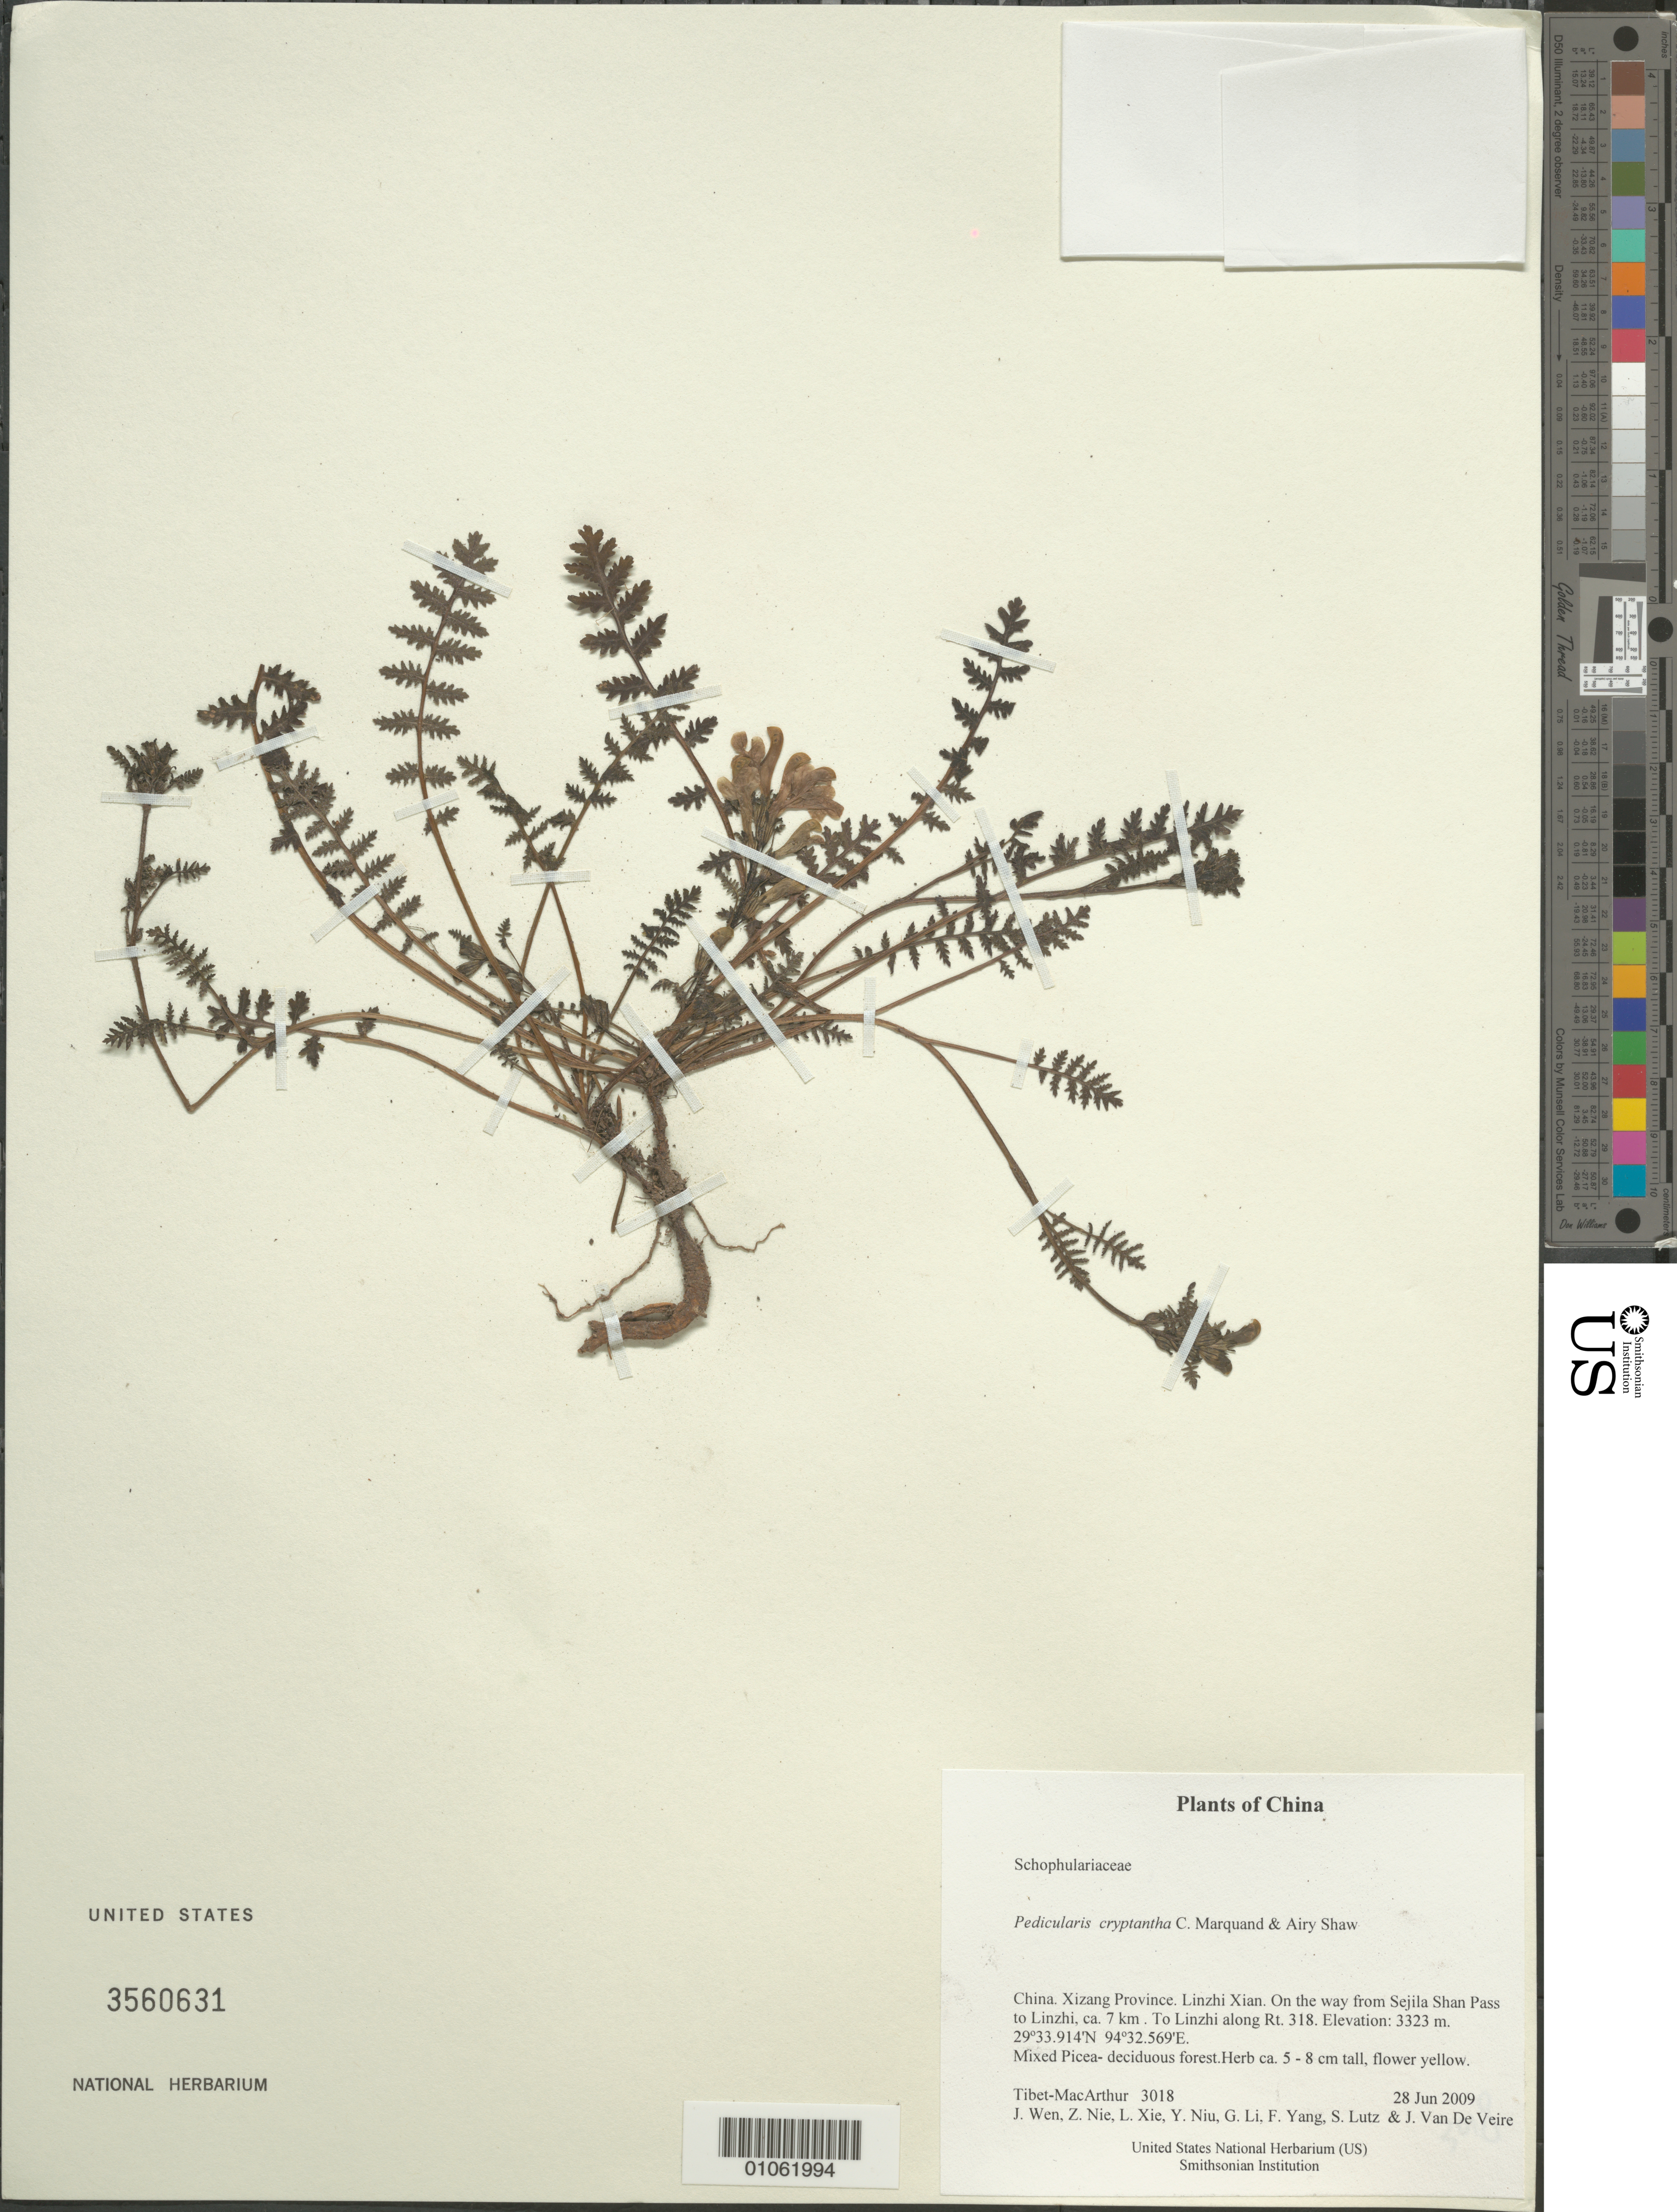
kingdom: Plantae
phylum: Tracheophyta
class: Magnoliopsida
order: Lamiales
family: Orobanchaceae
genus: Pedicularis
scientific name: Pedicularis cryptantha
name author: C. Marquand & Airy Shaw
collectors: Tibet-MacArthur, J. Wen, Z. Nie, L. Xie, Y. Niu, G. Li, F. Yang, S. Lutz & J. Van De Veire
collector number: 3018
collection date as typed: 28 Jun 2009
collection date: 2009-06-28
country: China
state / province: Xizang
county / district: Linzhi Xian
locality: On the way from Sejila Shan Pass to Linzhi, ca. 7 km . To Linzhi along Rt. 318.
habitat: Mixed Picea- deciduous forest.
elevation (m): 3323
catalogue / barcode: US 3560631